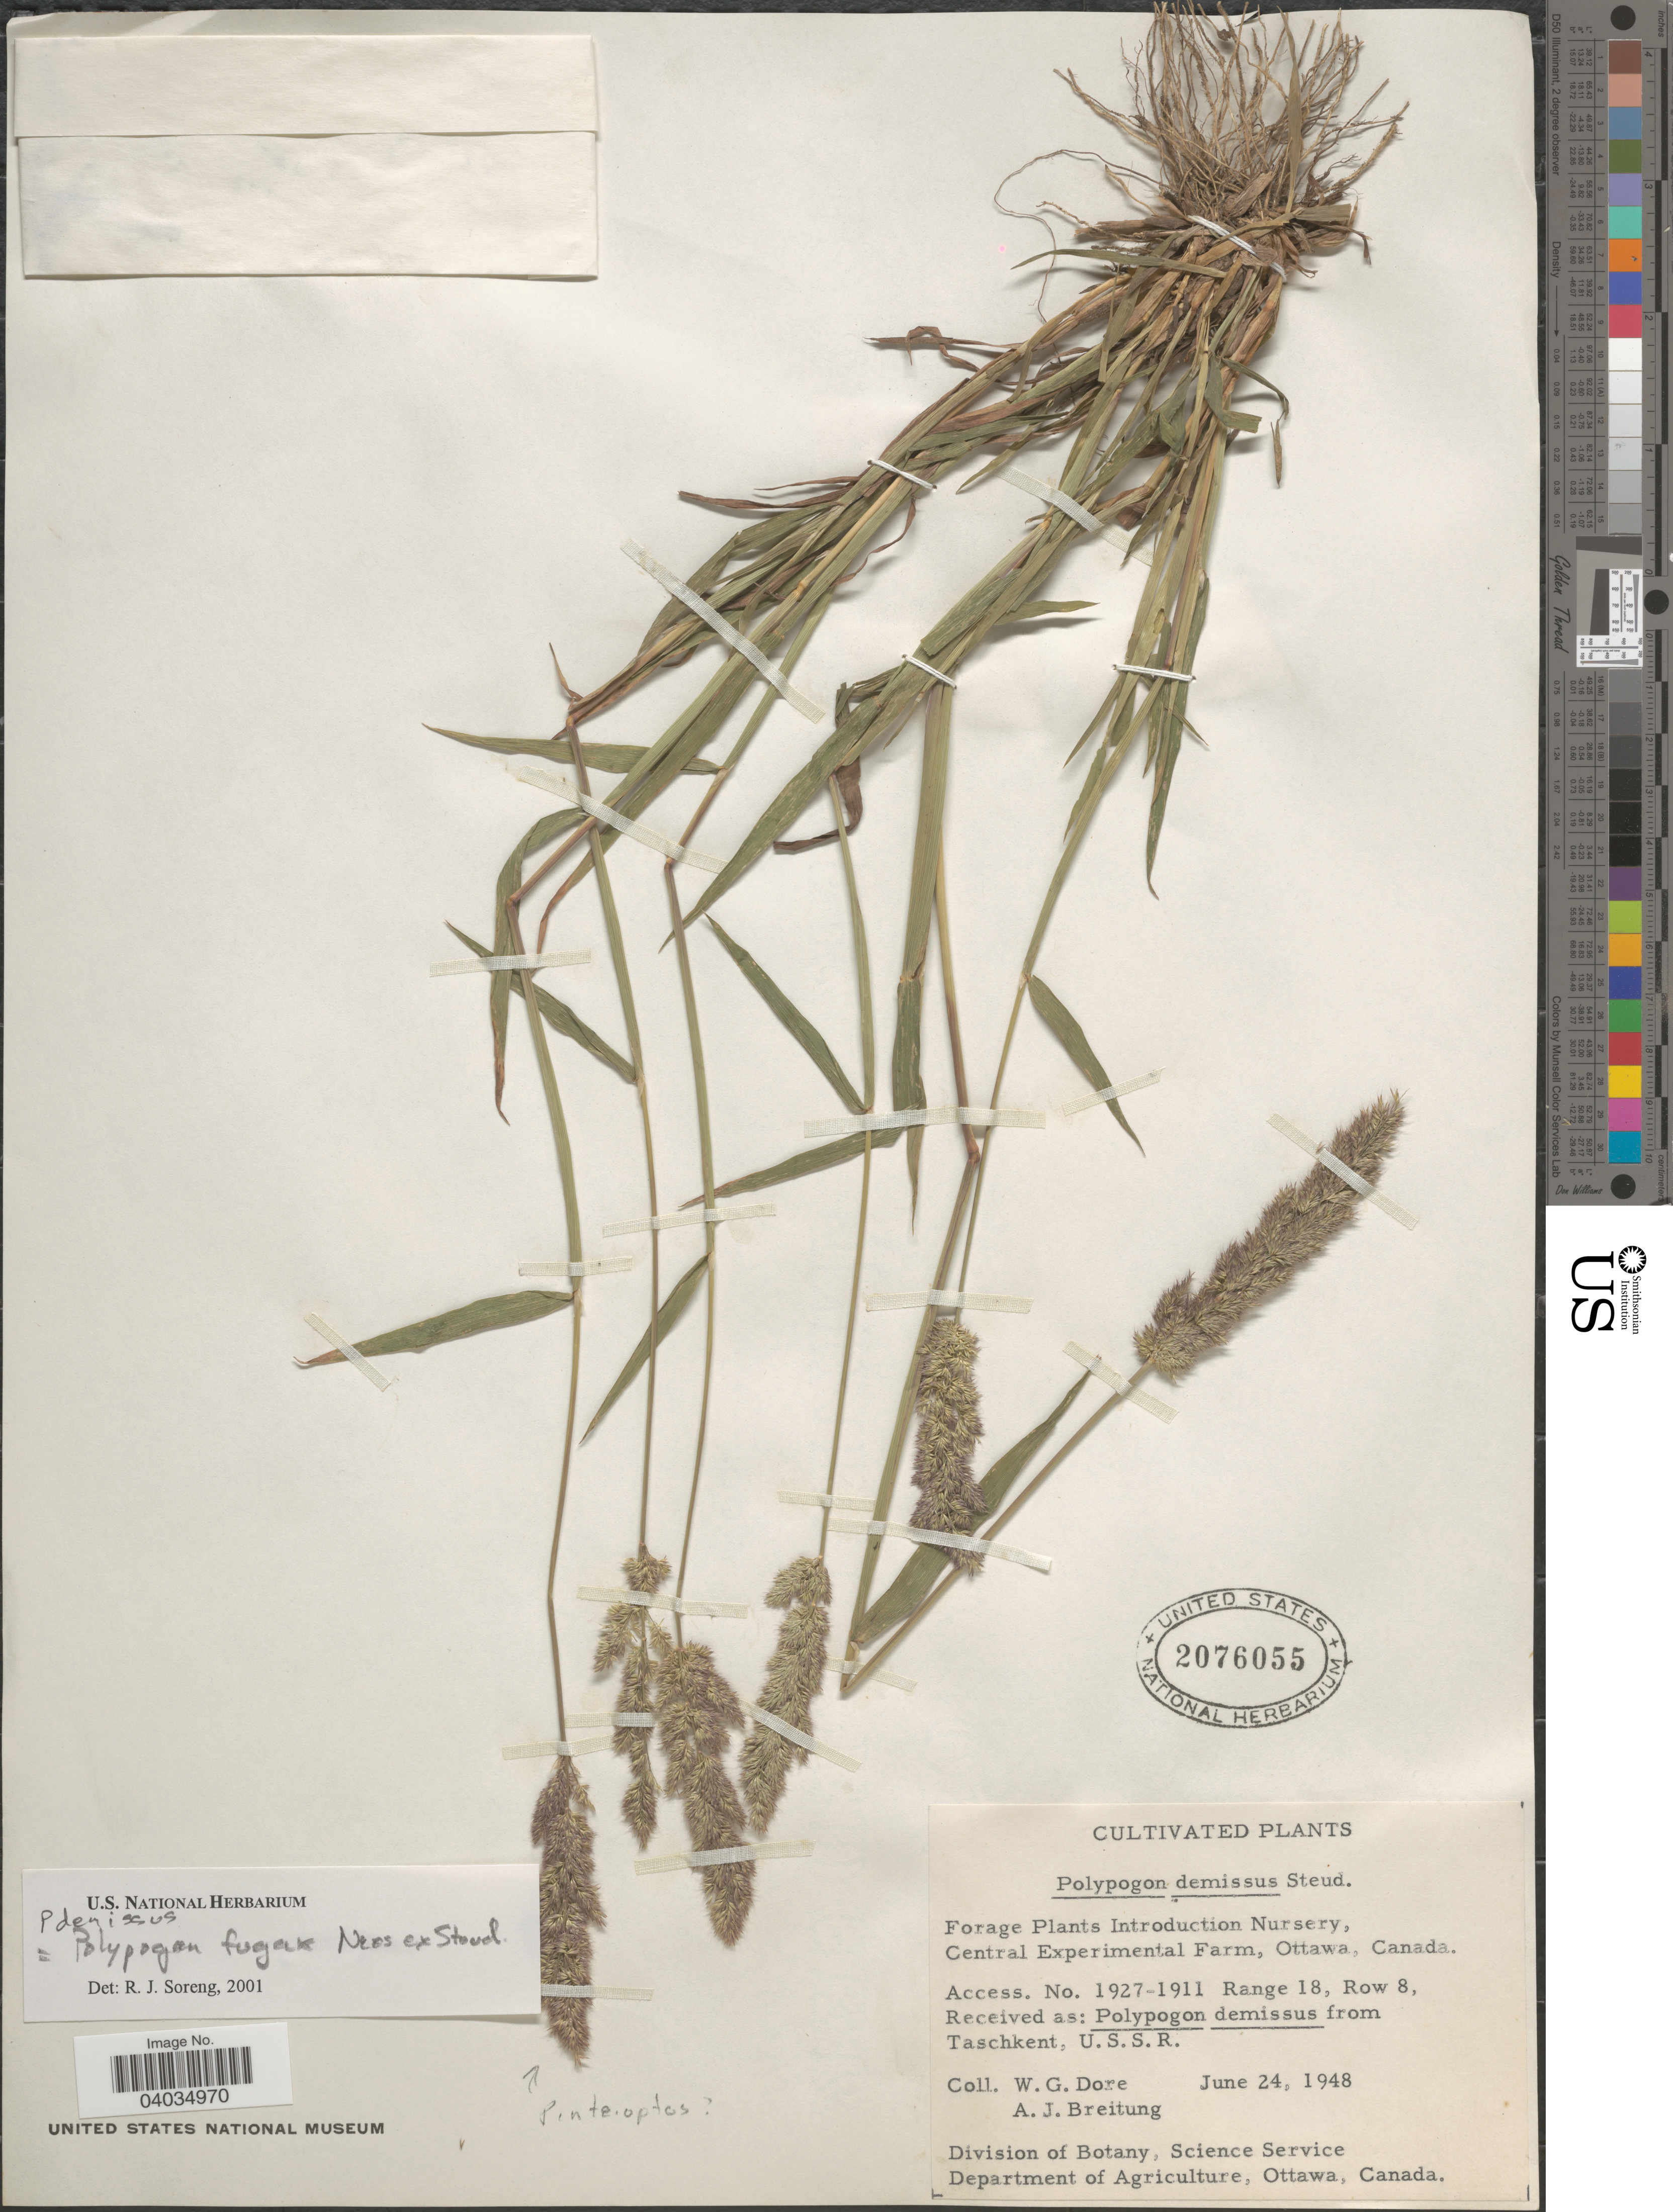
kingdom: Plantae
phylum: Tracheophyta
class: Liliopsida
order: Poales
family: Poaceae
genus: Polypogon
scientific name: Polypogon fugax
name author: Nees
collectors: W. Dore & A. Breitung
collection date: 1948-06-24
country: Canada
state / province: Ontario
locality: Forage Plants Introduction Nursery, Central Experimental Farm, Ottawa.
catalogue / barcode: US 2076055